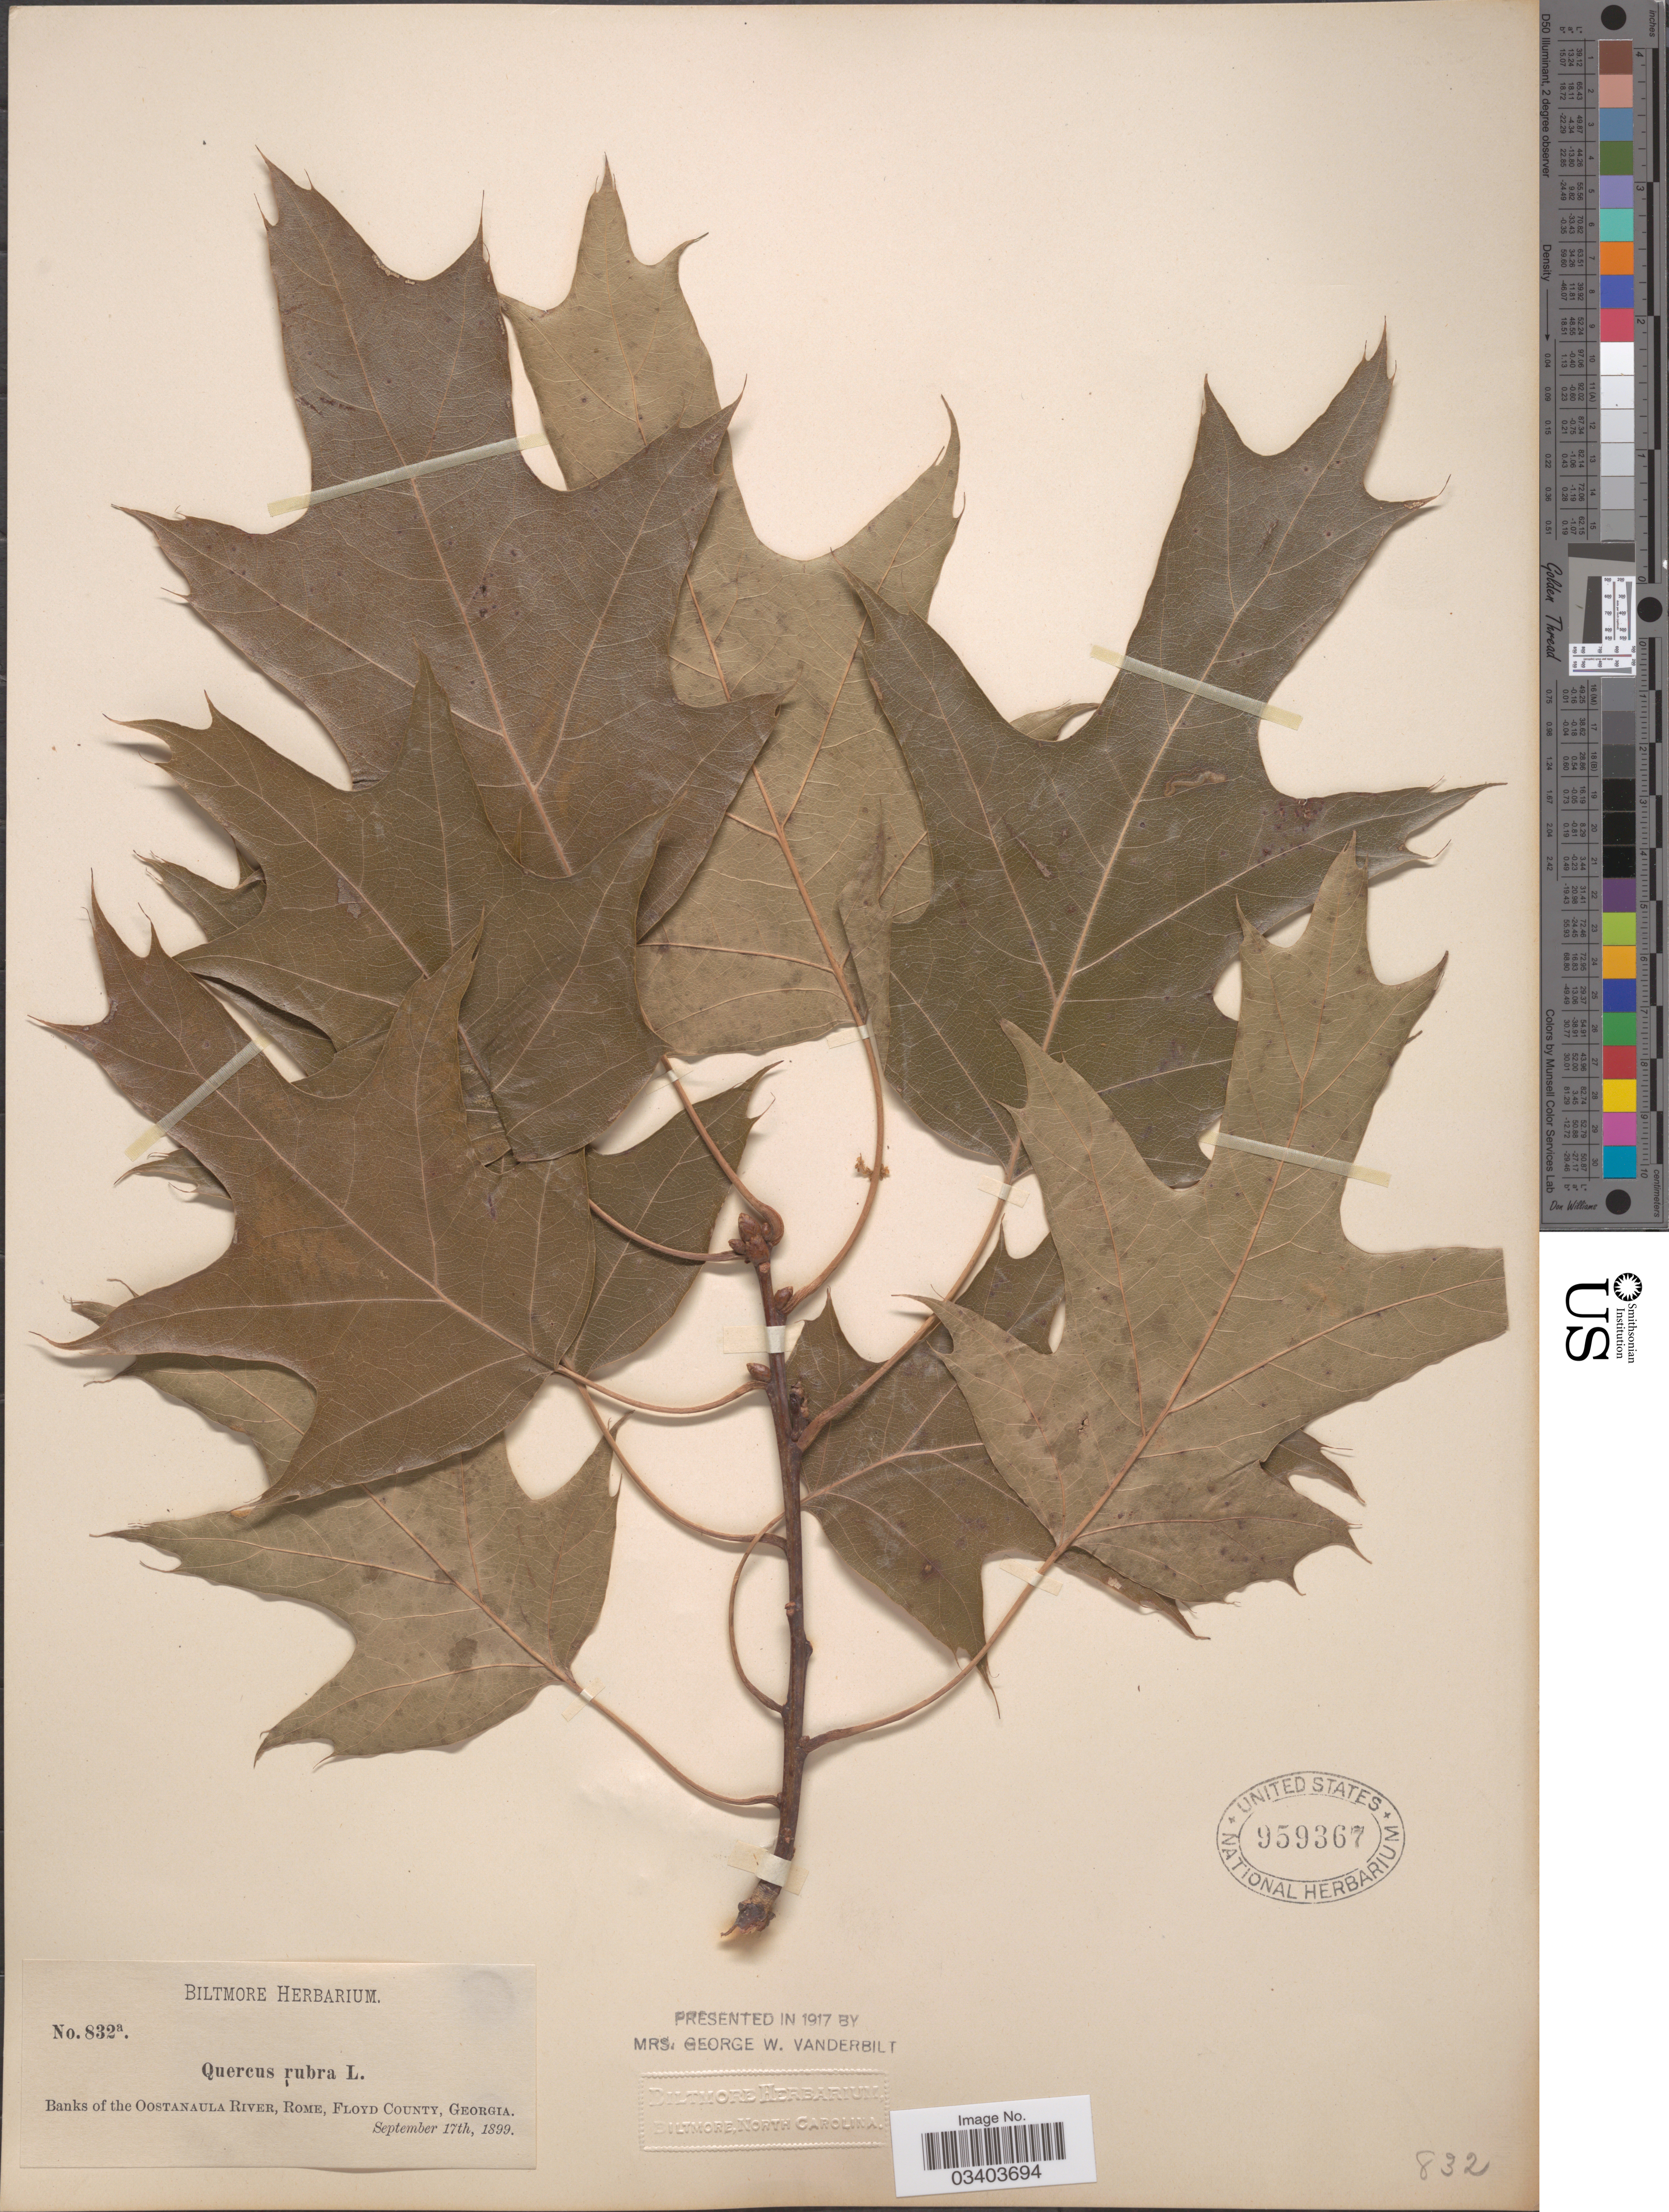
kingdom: Plantae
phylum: Tracheophyta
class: Magnoliopsida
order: Fagales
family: Fagaceae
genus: Quercus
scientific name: Quercus borealis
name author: F. Michx.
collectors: ex herb. Biltmore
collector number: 832a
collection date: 1899-09-17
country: United States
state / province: Georgia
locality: Banks of the Oostanaula River, Rome, Floyd County.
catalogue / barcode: US 959367